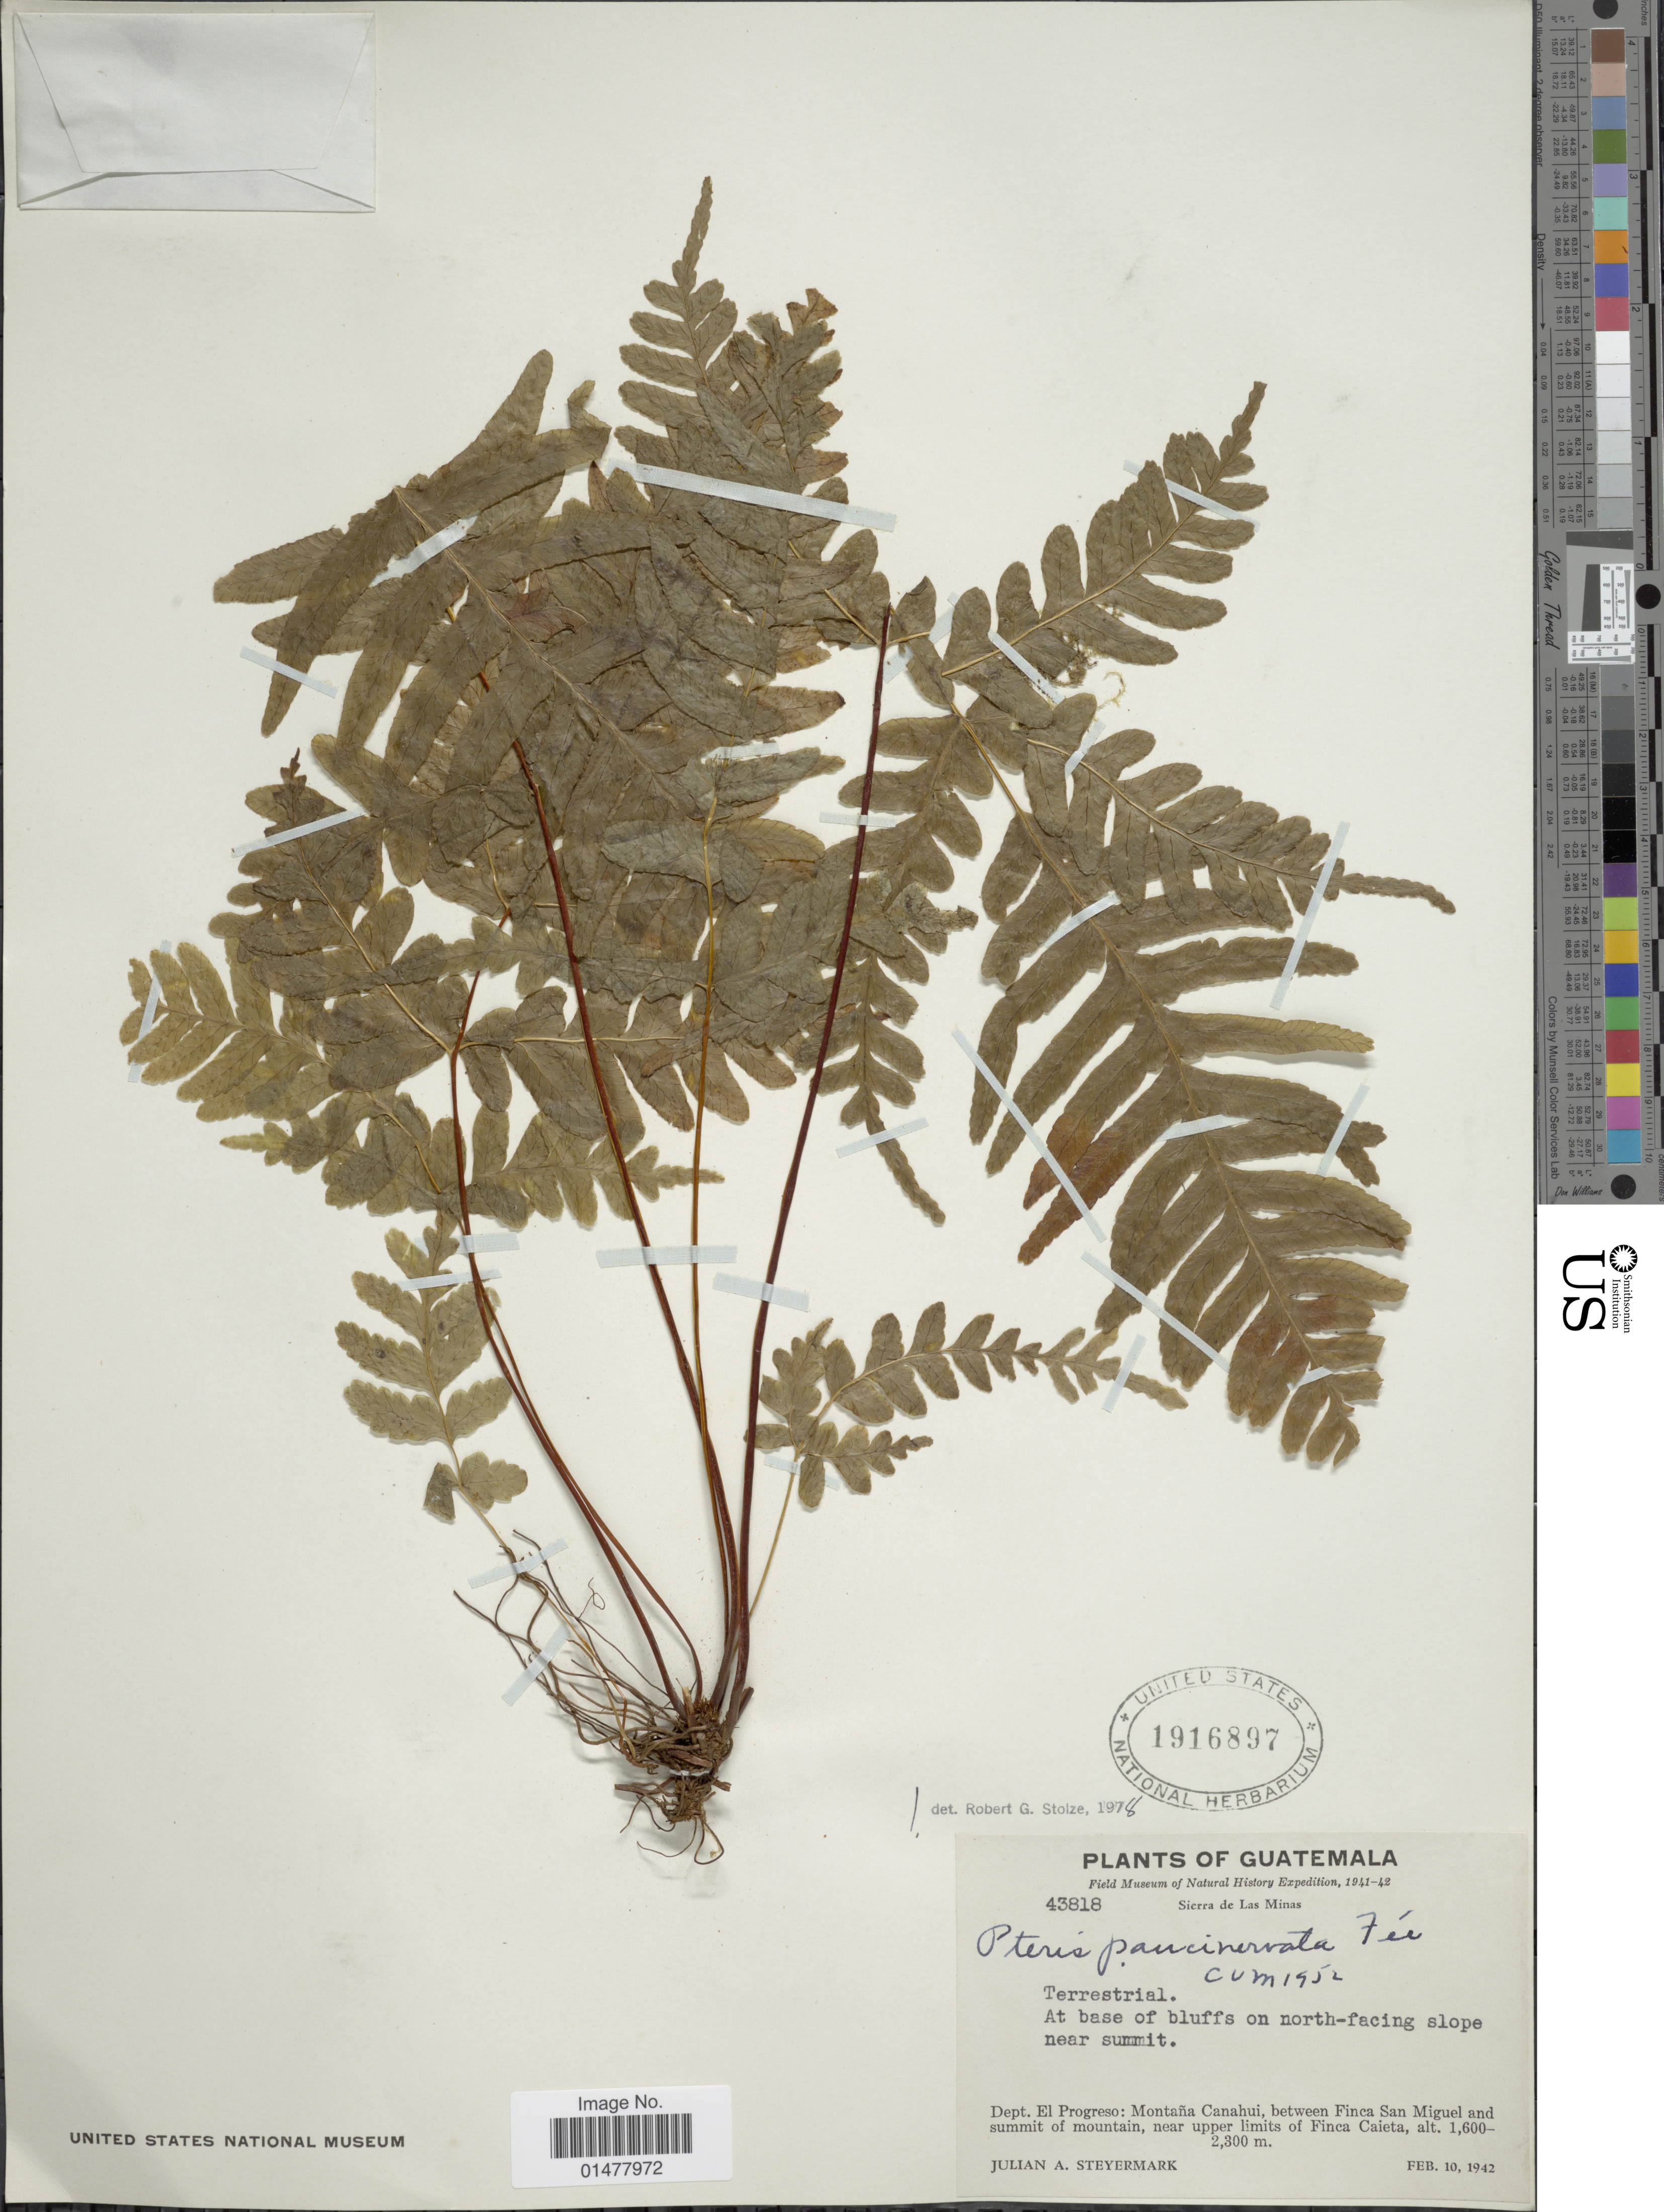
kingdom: Plantae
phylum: Tracheophyta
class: Polypodiopsida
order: Polypodiales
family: Pteridaceae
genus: Pteris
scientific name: Pteris paucinervata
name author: Fée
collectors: J. Steyermark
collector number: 43818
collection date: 1942-02-10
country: Guatemala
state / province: El Progreso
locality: Plants of Guatemala, Sierra de las Minas, Dept. El Progreso: montana Canahui, between Finca San Miguel and summit of mountain, near upper limits of Finca Caieta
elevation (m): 1600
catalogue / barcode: US 1916897